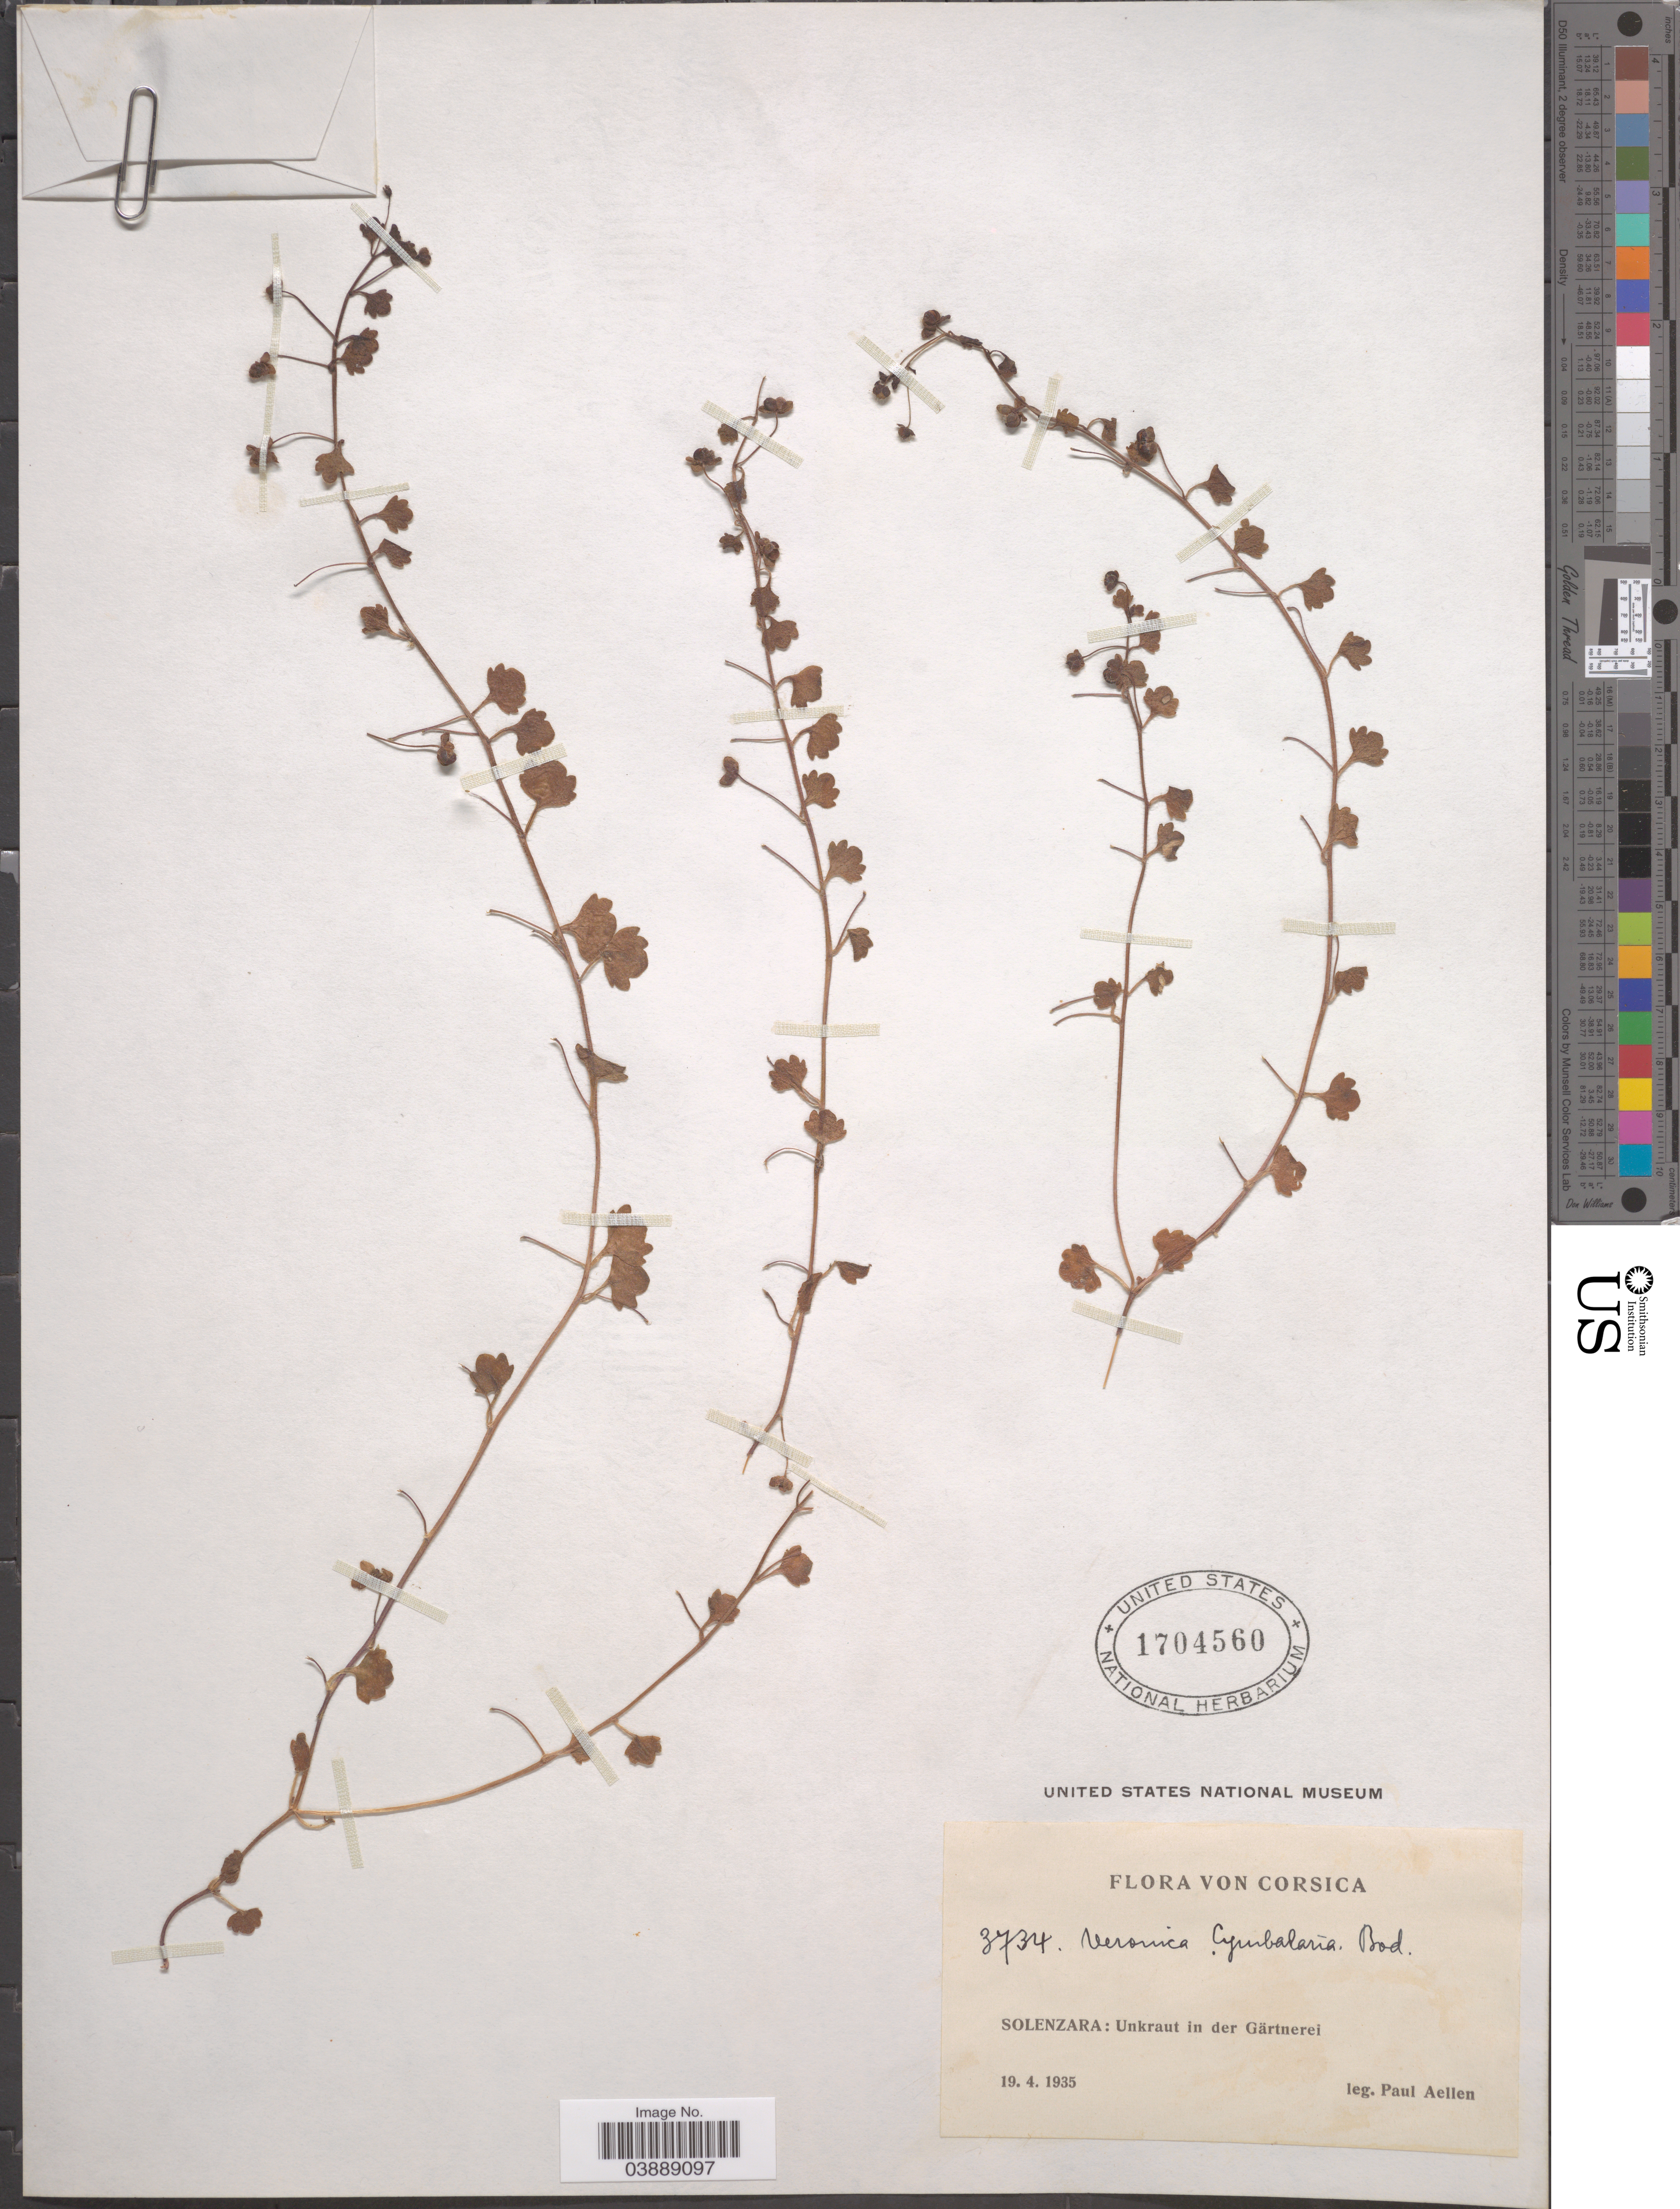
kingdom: Plantae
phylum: Tracheophyta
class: Magnoliopsida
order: Lamiales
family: Plantaginaceae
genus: Veronica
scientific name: Veronica cymbalaria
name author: M. Bodard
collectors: P. Aellen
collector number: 3734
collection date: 1935-04-19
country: France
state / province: Corsica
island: Corse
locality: Solenzara: Unkraut in der Gärtnerei.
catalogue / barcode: US 1704560